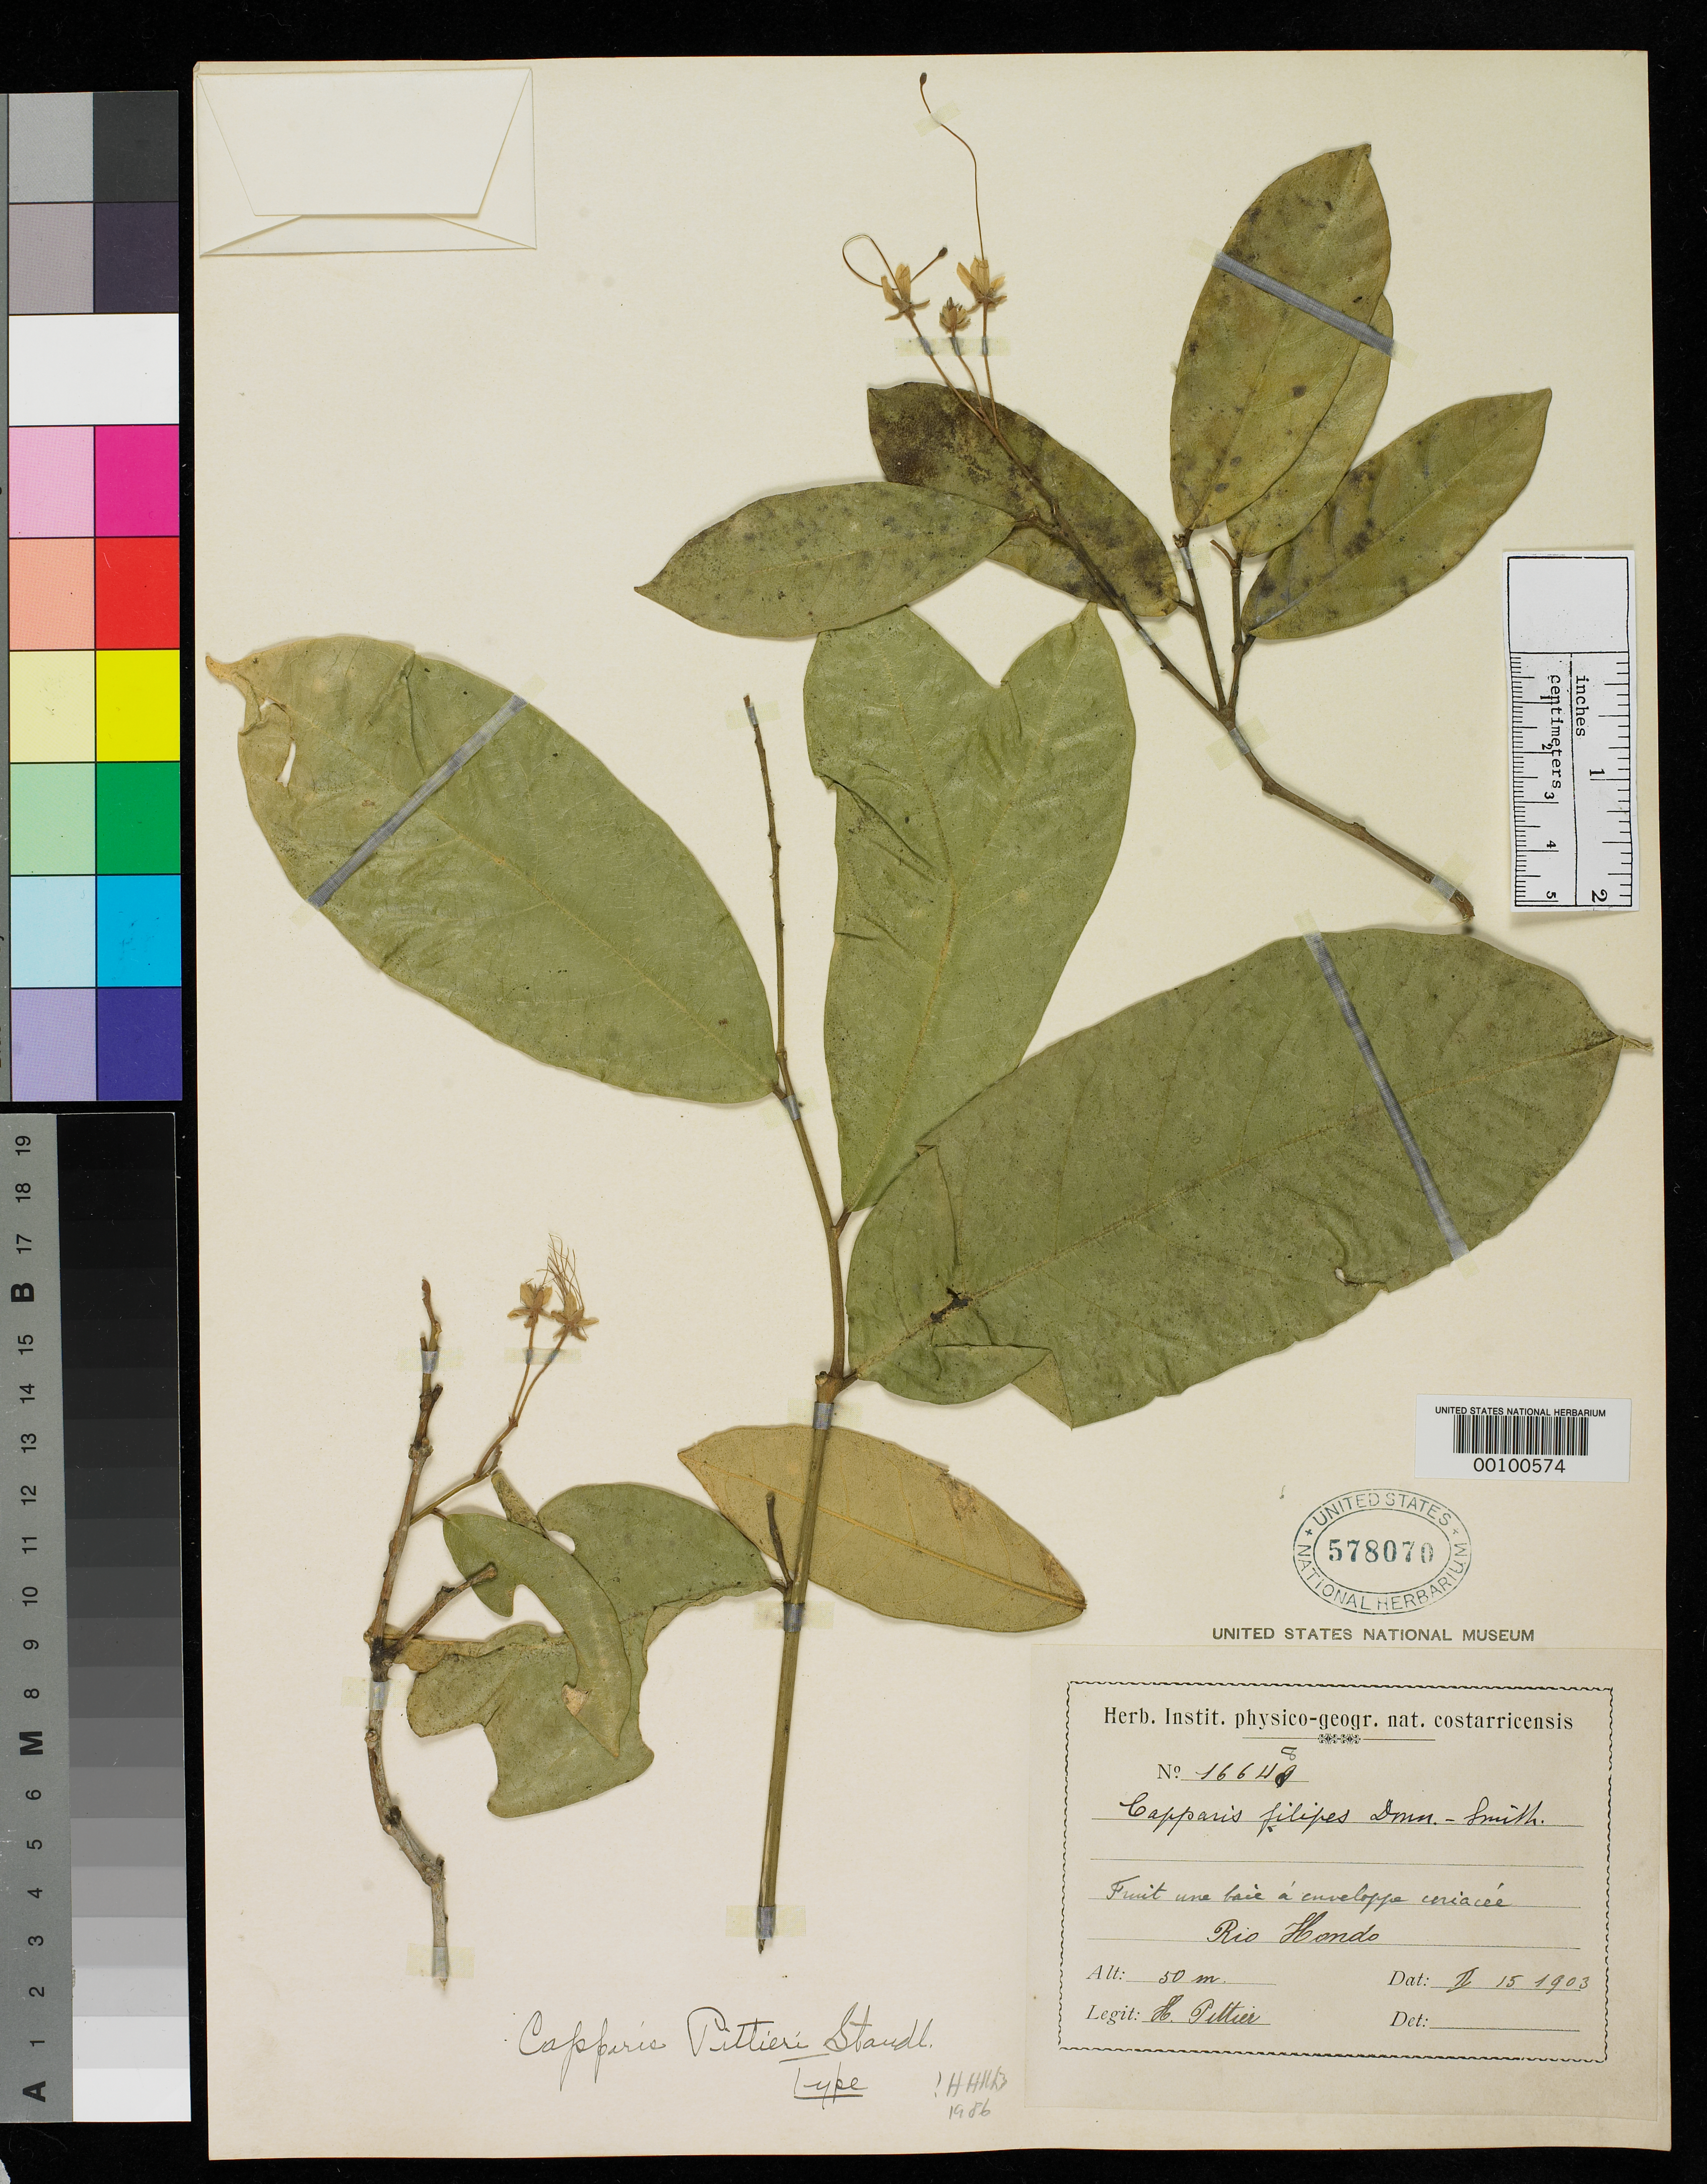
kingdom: Plantae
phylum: Tracheophyta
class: Magnoliopsida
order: Brassicales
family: Capparaceae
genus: Capparis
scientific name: Capparis pittieri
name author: Standl.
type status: Holotype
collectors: H. F. Pittier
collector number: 16648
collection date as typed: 15 Feb 1903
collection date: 1903-02-15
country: Costa Rica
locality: Rio Hondo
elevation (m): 50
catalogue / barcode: US 578070